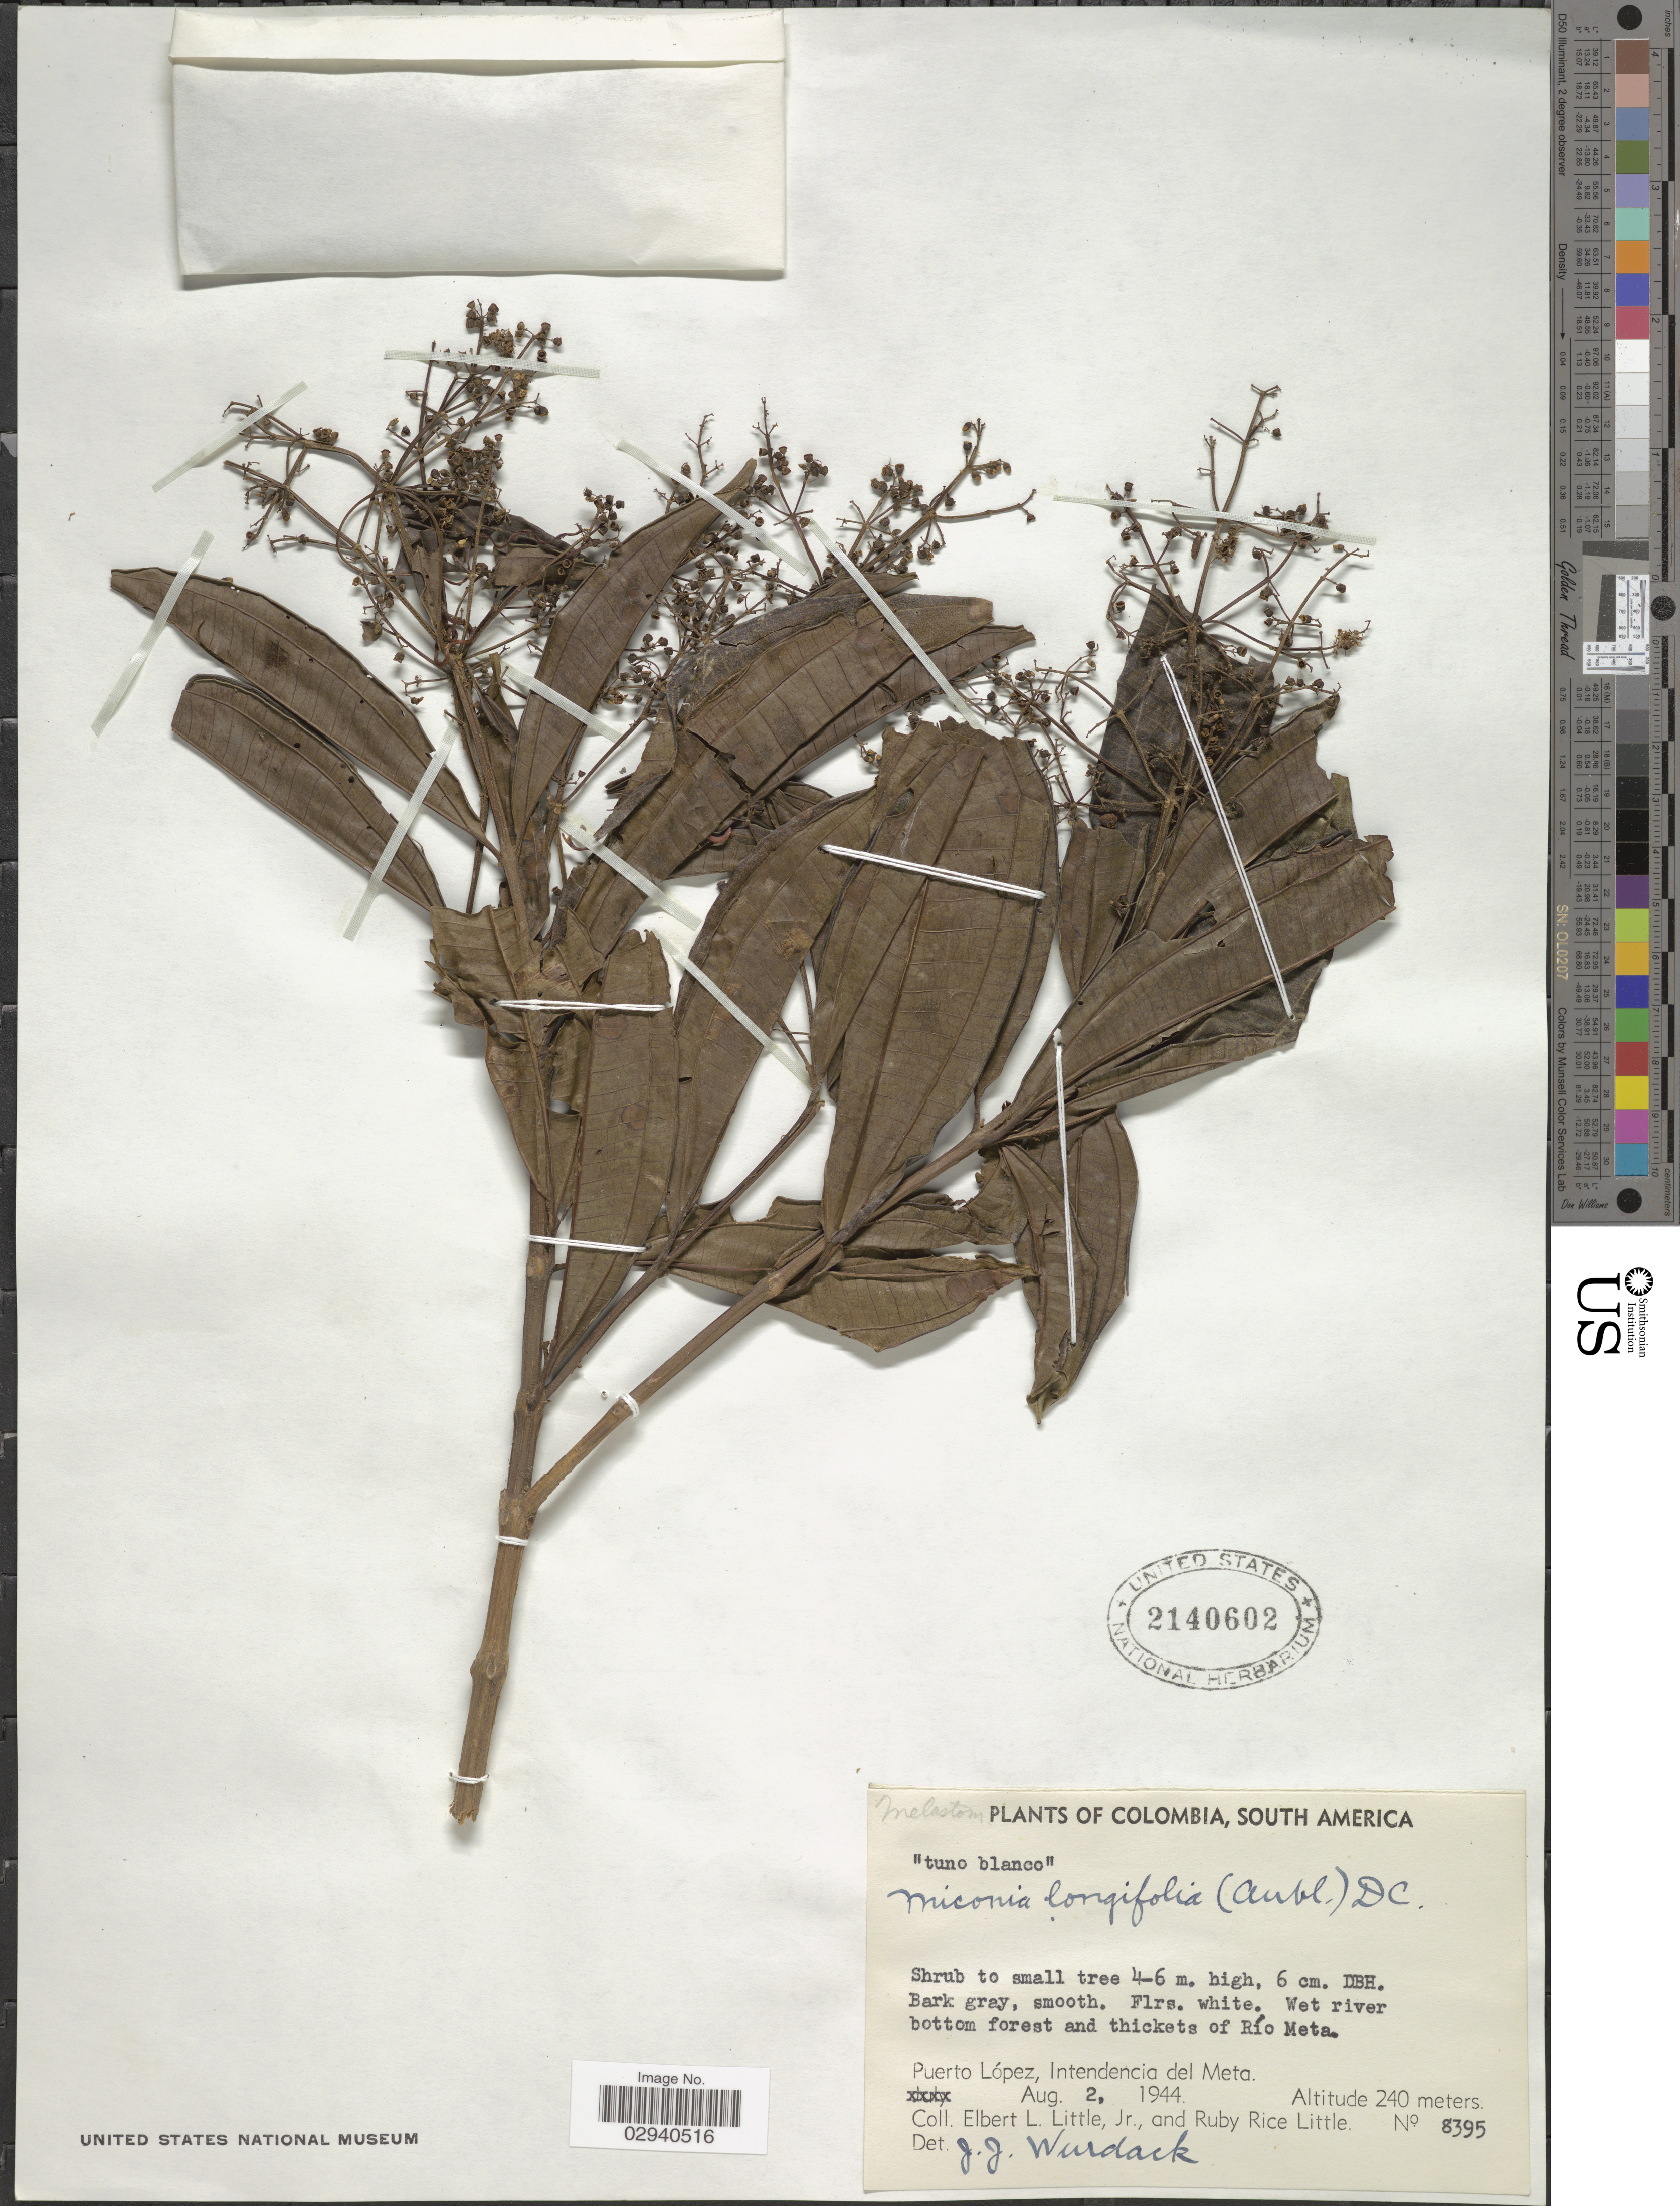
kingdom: Plantae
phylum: Tracheophyta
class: Magnoliopsida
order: Myrtales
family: Melastomataceae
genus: Miconia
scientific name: Miconia longifolia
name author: (Aubl.) DC.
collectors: E. L. Little & R. R. Little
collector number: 8395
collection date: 1944-08-02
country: Colombia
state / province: Meta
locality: Wet river bottom forest and thickets of Río Meta. Puerto López, Intendencia del Meta.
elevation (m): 240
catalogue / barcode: US 2140602